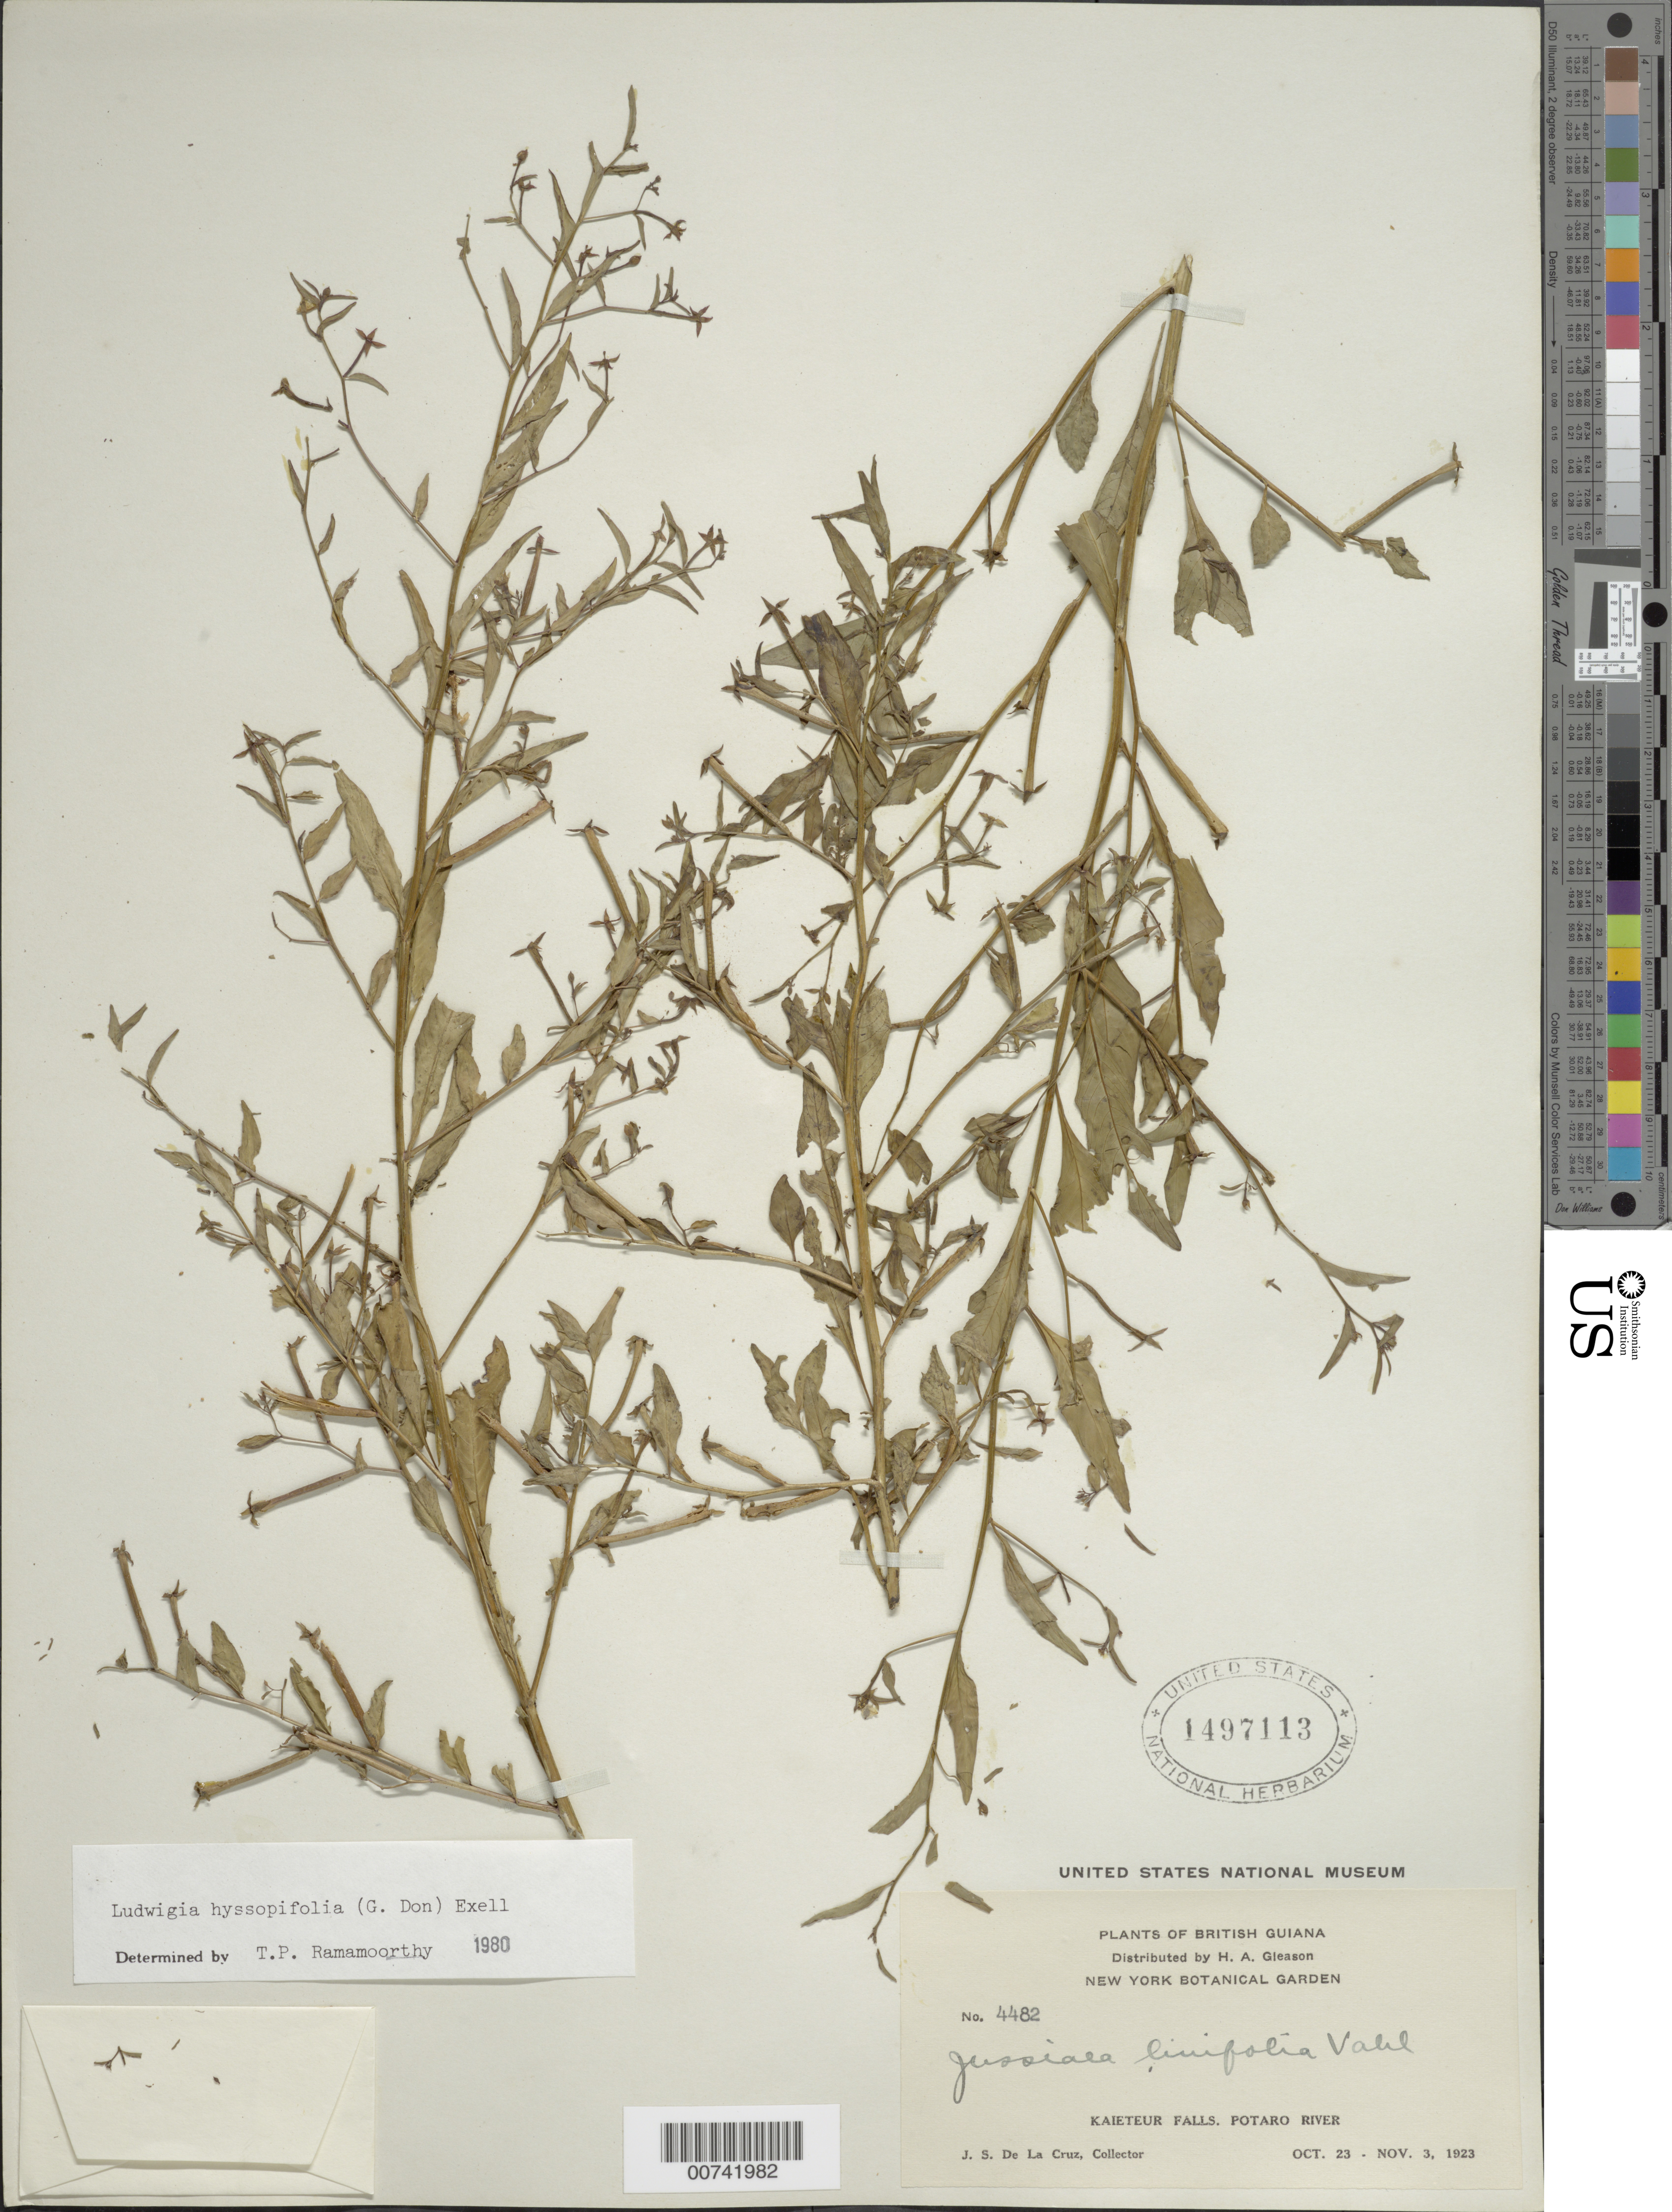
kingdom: Plantae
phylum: Tracheophyta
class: Magnoliopsida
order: Myrtales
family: Onagraceae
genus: Ludwigia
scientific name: Ludwigia hyssopifolia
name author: (G. Don) Exell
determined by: Ramamoorthy, T. P.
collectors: J. S. de la Cruz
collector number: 4482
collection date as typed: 23-Oct-23 to 3-Nov-23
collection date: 1923-10-23/1923-11-03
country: Guyana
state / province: Potaro-Siparuni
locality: Kaieteur Falls, Potaro R.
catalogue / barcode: US 1497113